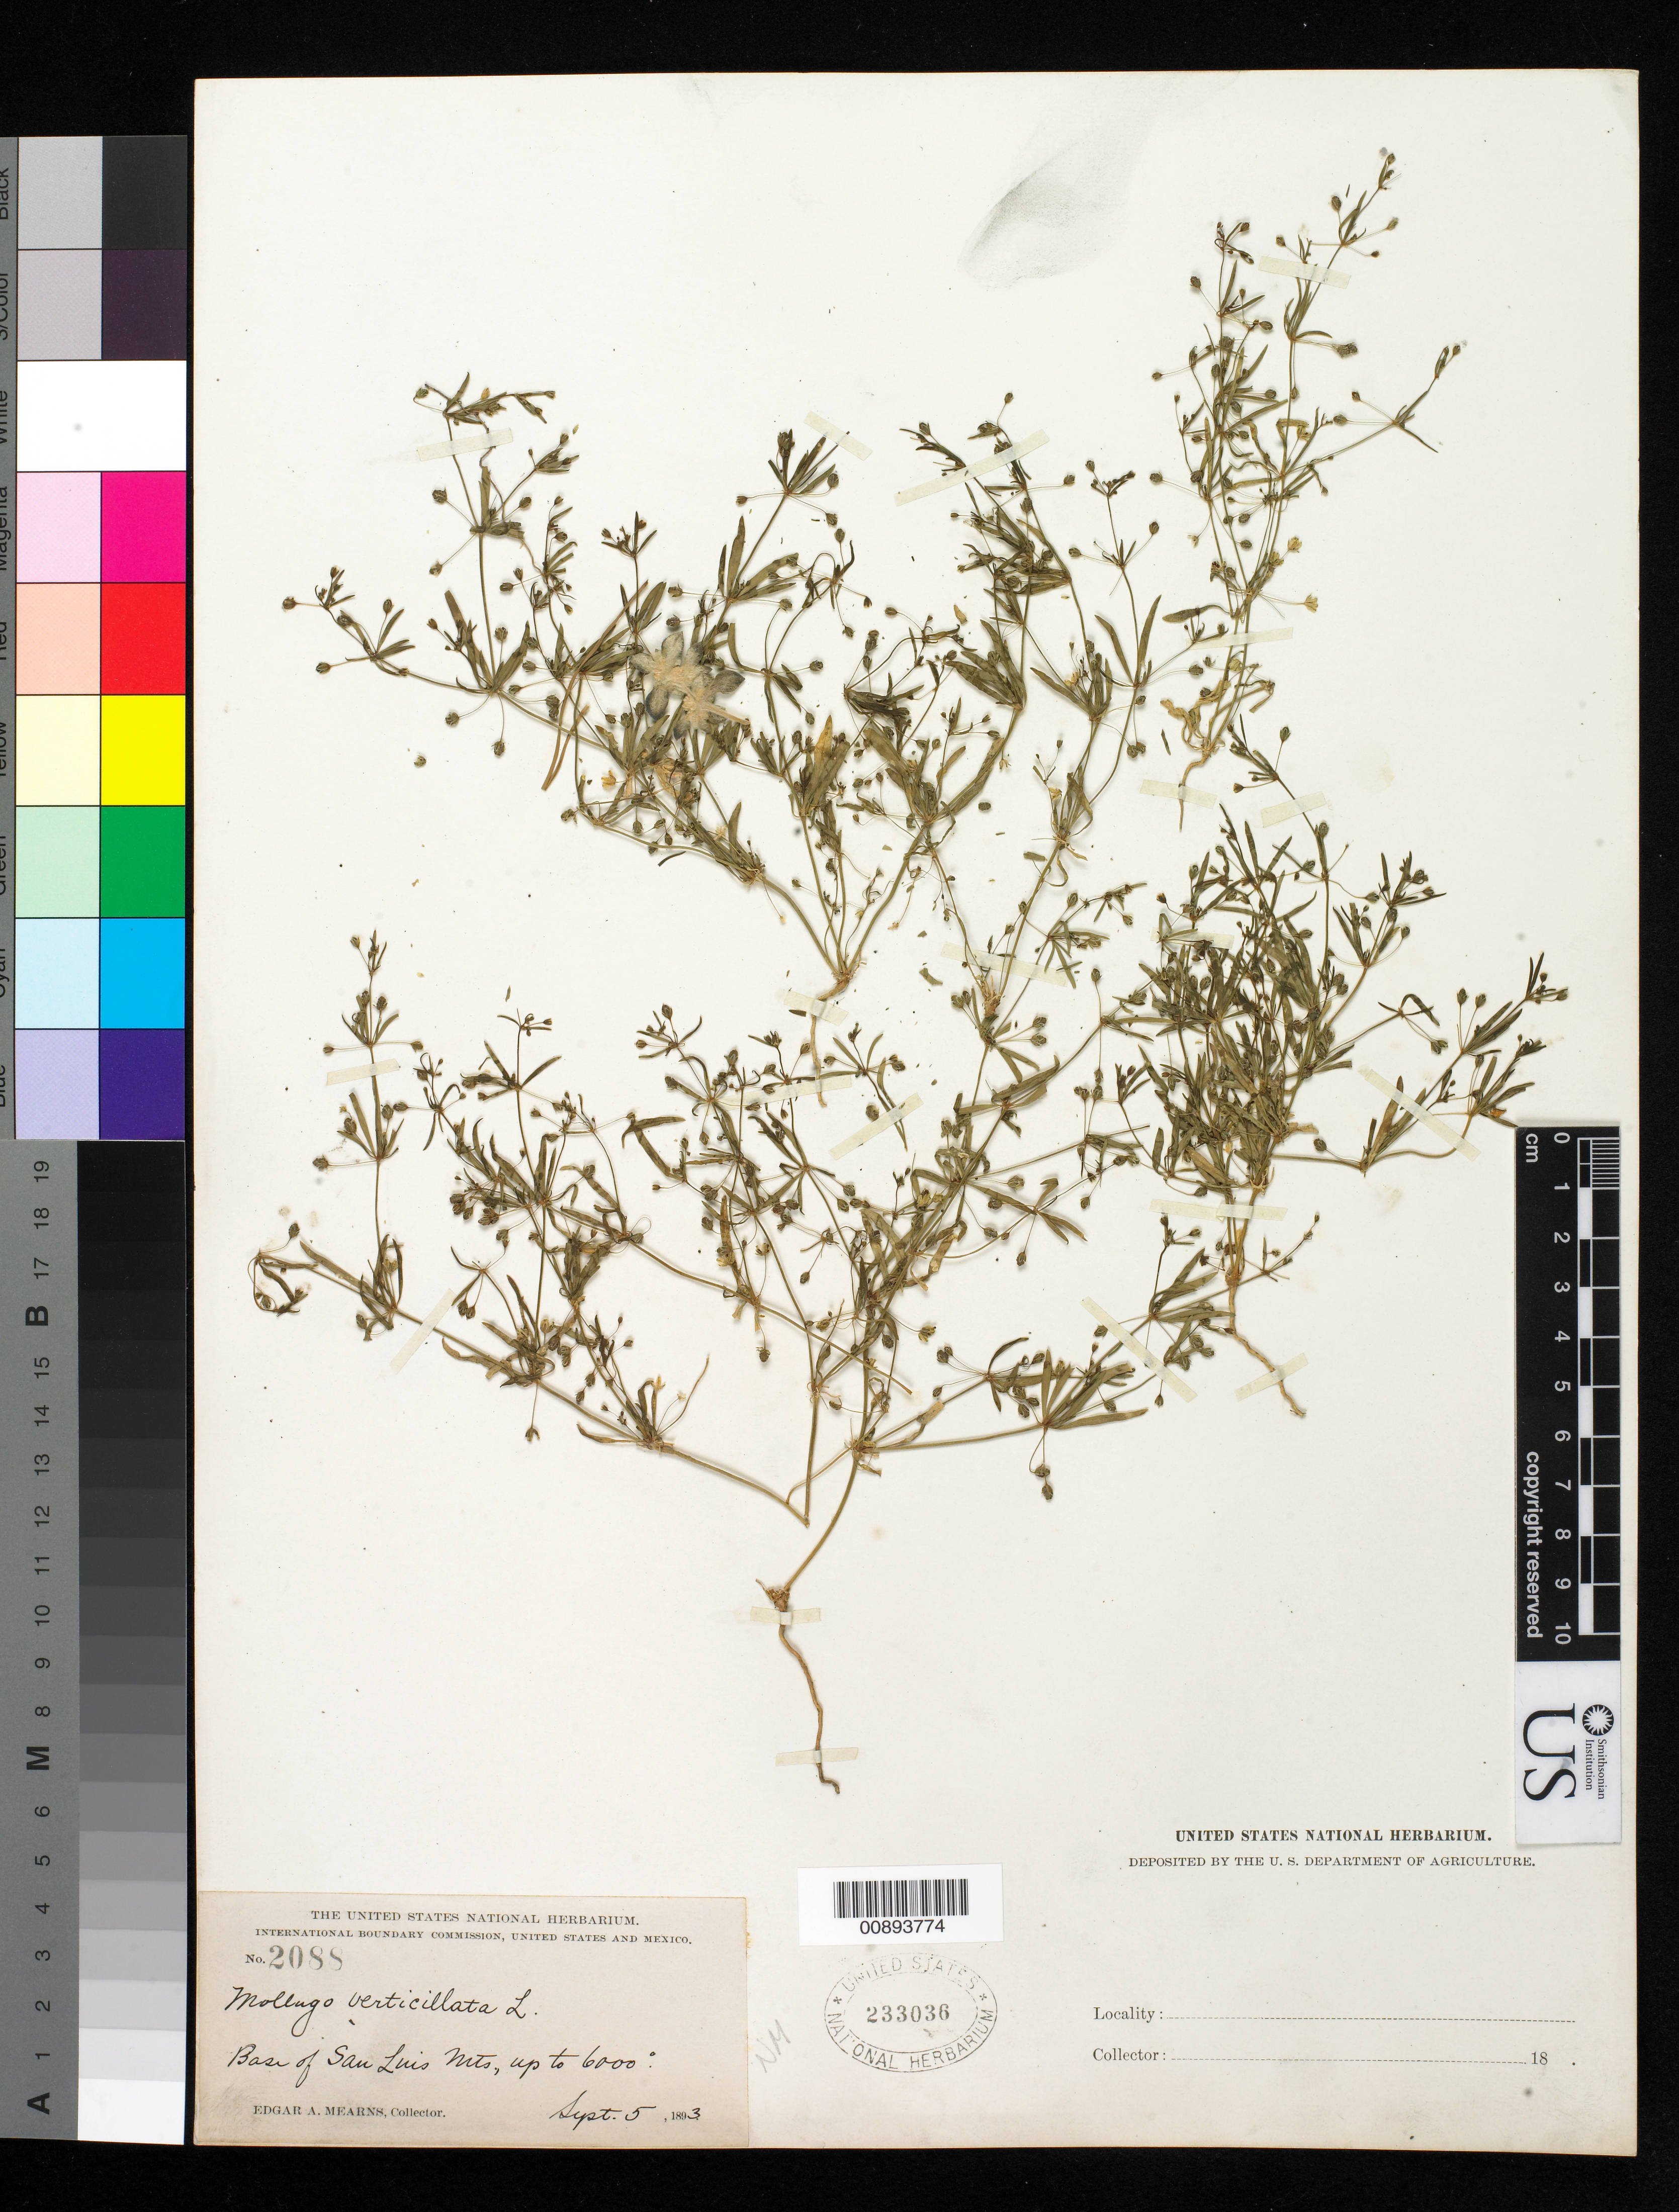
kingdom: Plantae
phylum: Tracheophyta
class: Magnoliopsida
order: Caryophyllales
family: Molluginaceae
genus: Mollugo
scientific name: Mollugo verticillata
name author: L.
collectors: E. A. Mearns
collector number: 2088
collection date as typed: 05 Sep 1893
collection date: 1893-09-05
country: United States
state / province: New Mexico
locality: Base of San Luis Mts.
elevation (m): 1829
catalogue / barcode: US 233036